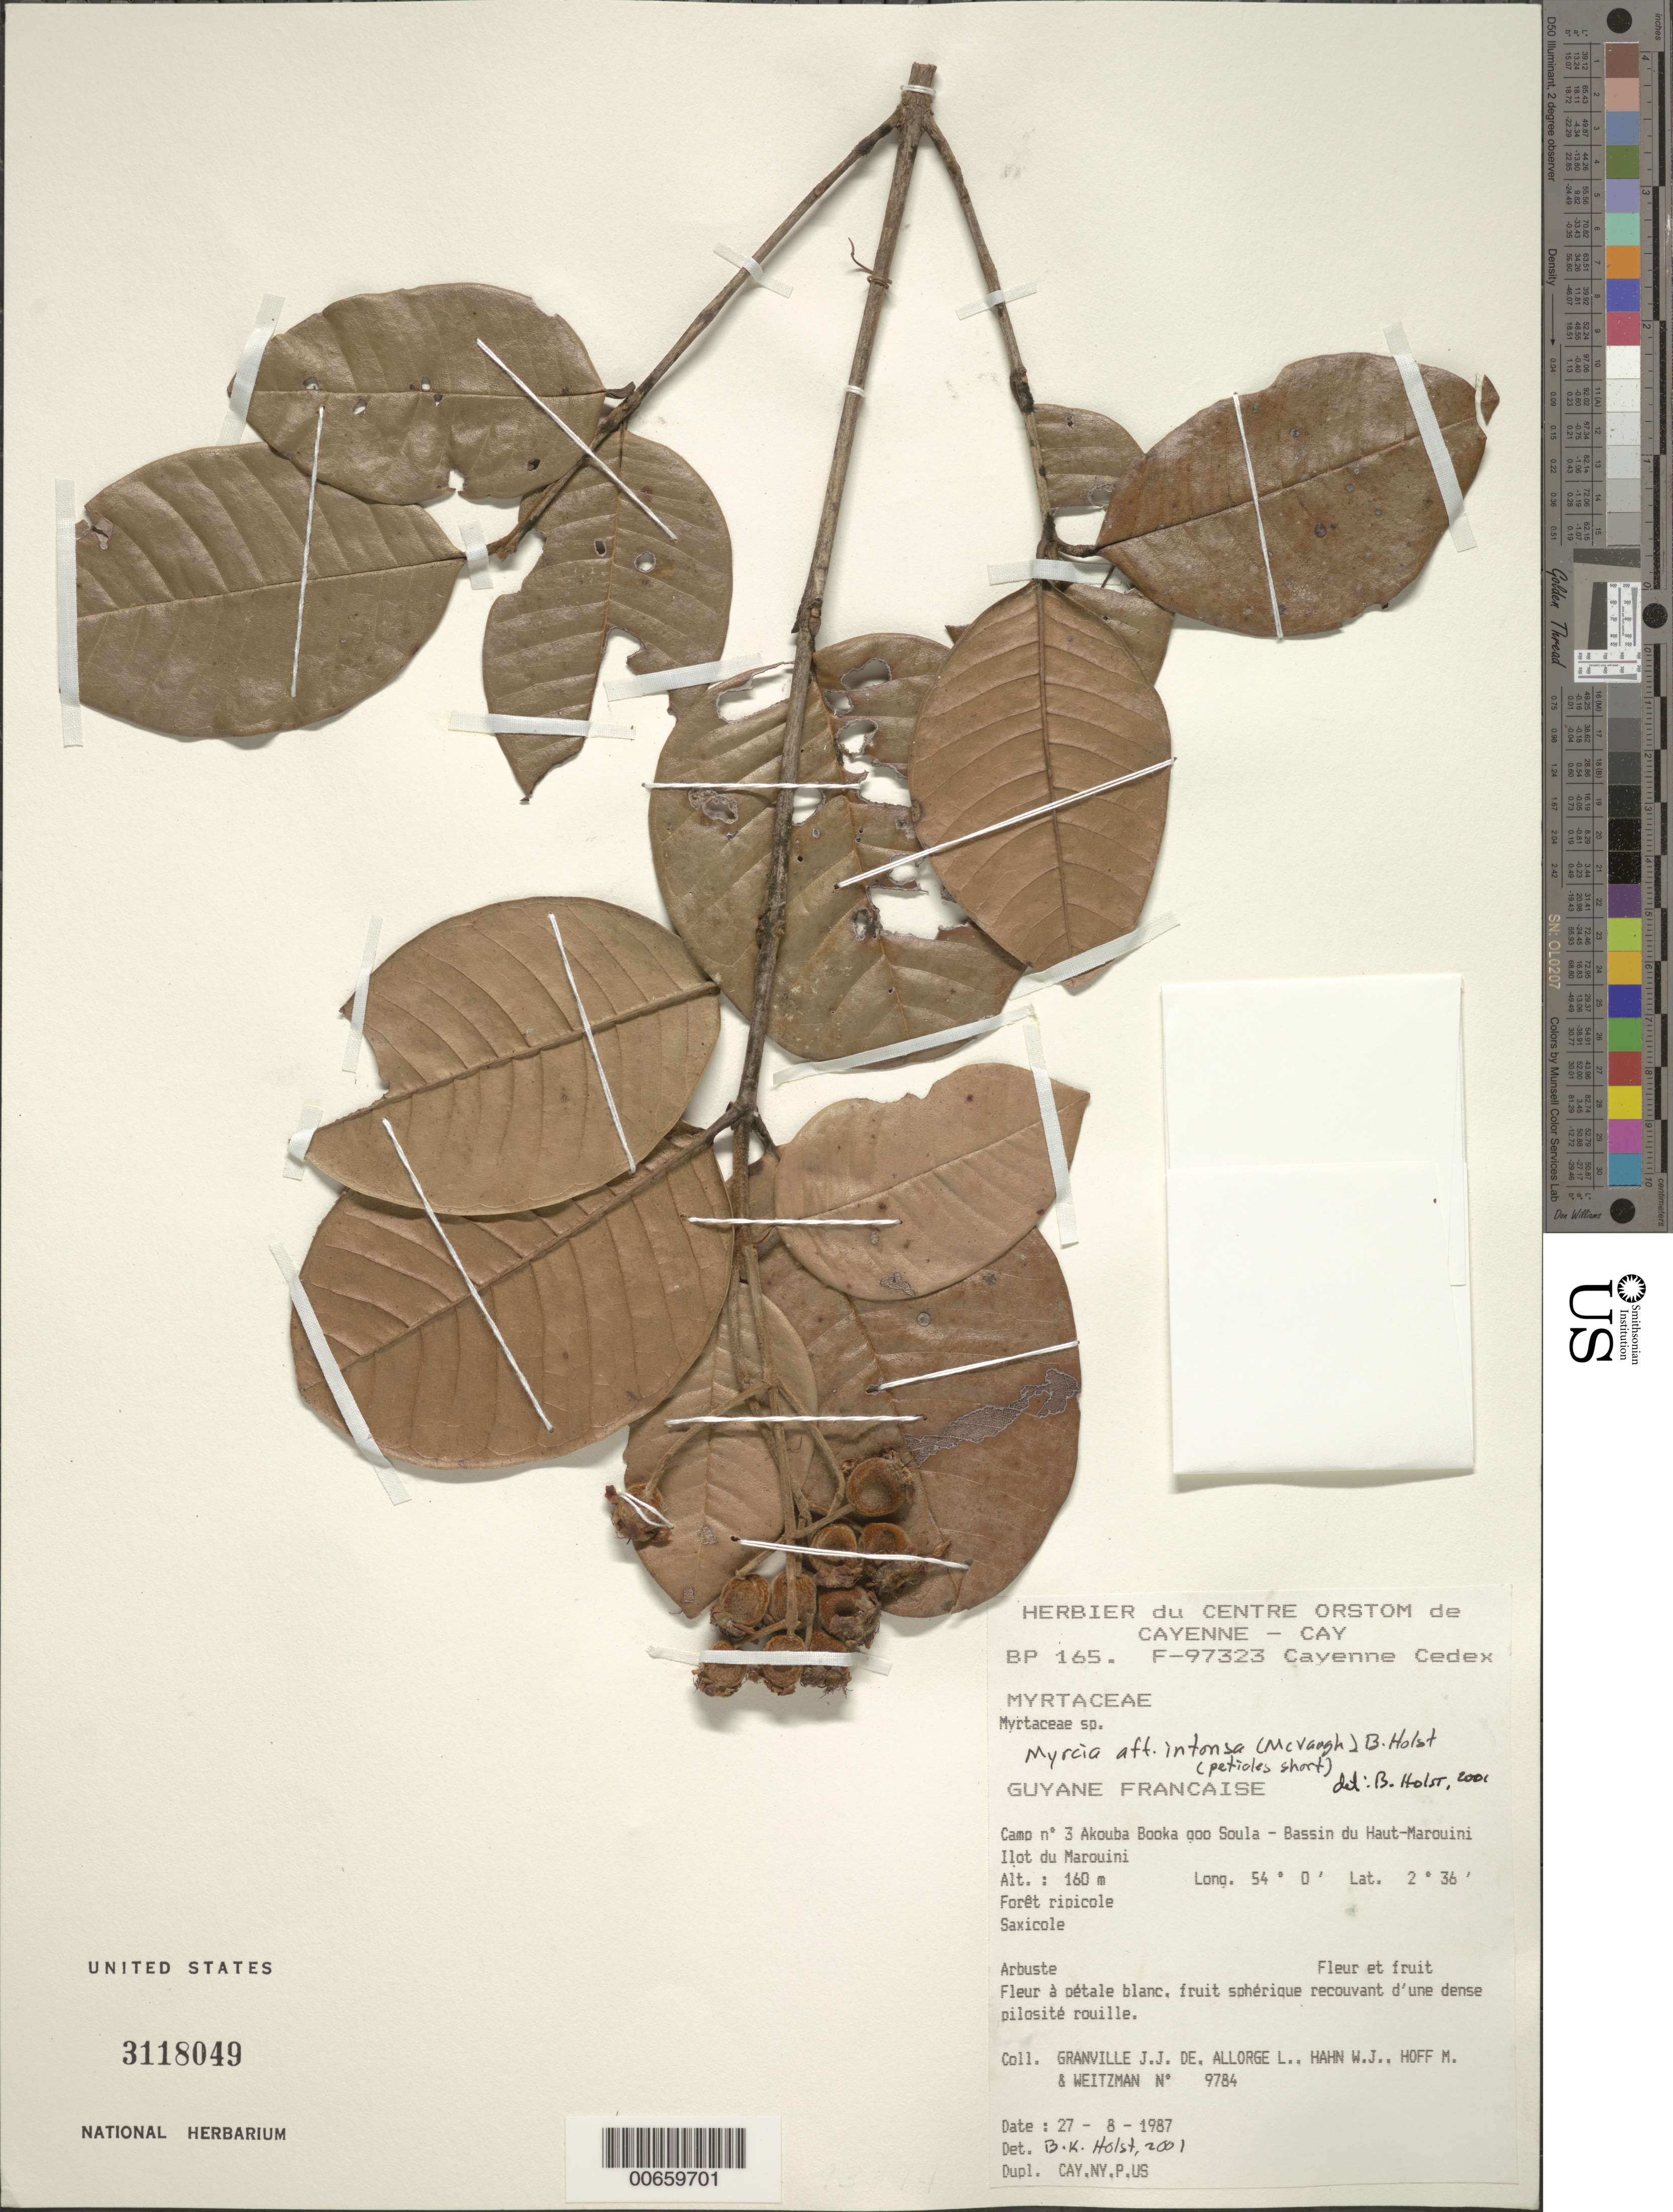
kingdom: Plantae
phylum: Tracheophyta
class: Magnoliopsida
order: Myrtales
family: Myrtaceae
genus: Myrcia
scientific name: Myrcia intonsa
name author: (McVaugh) B. Holst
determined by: Holst, Bruce K.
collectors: J.-J. de Granville, L. Allorge, W. J. Hahn, M. Hoff & A. L. Weitzman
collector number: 9784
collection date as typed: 27-Aug-87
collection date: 1987-08-27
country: French Guiana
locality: Akouba Booka goo Soula, Camp #3, Bassin du Haut Marouini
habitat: Forêt ripicole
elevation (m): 160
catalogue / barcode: US 3118049